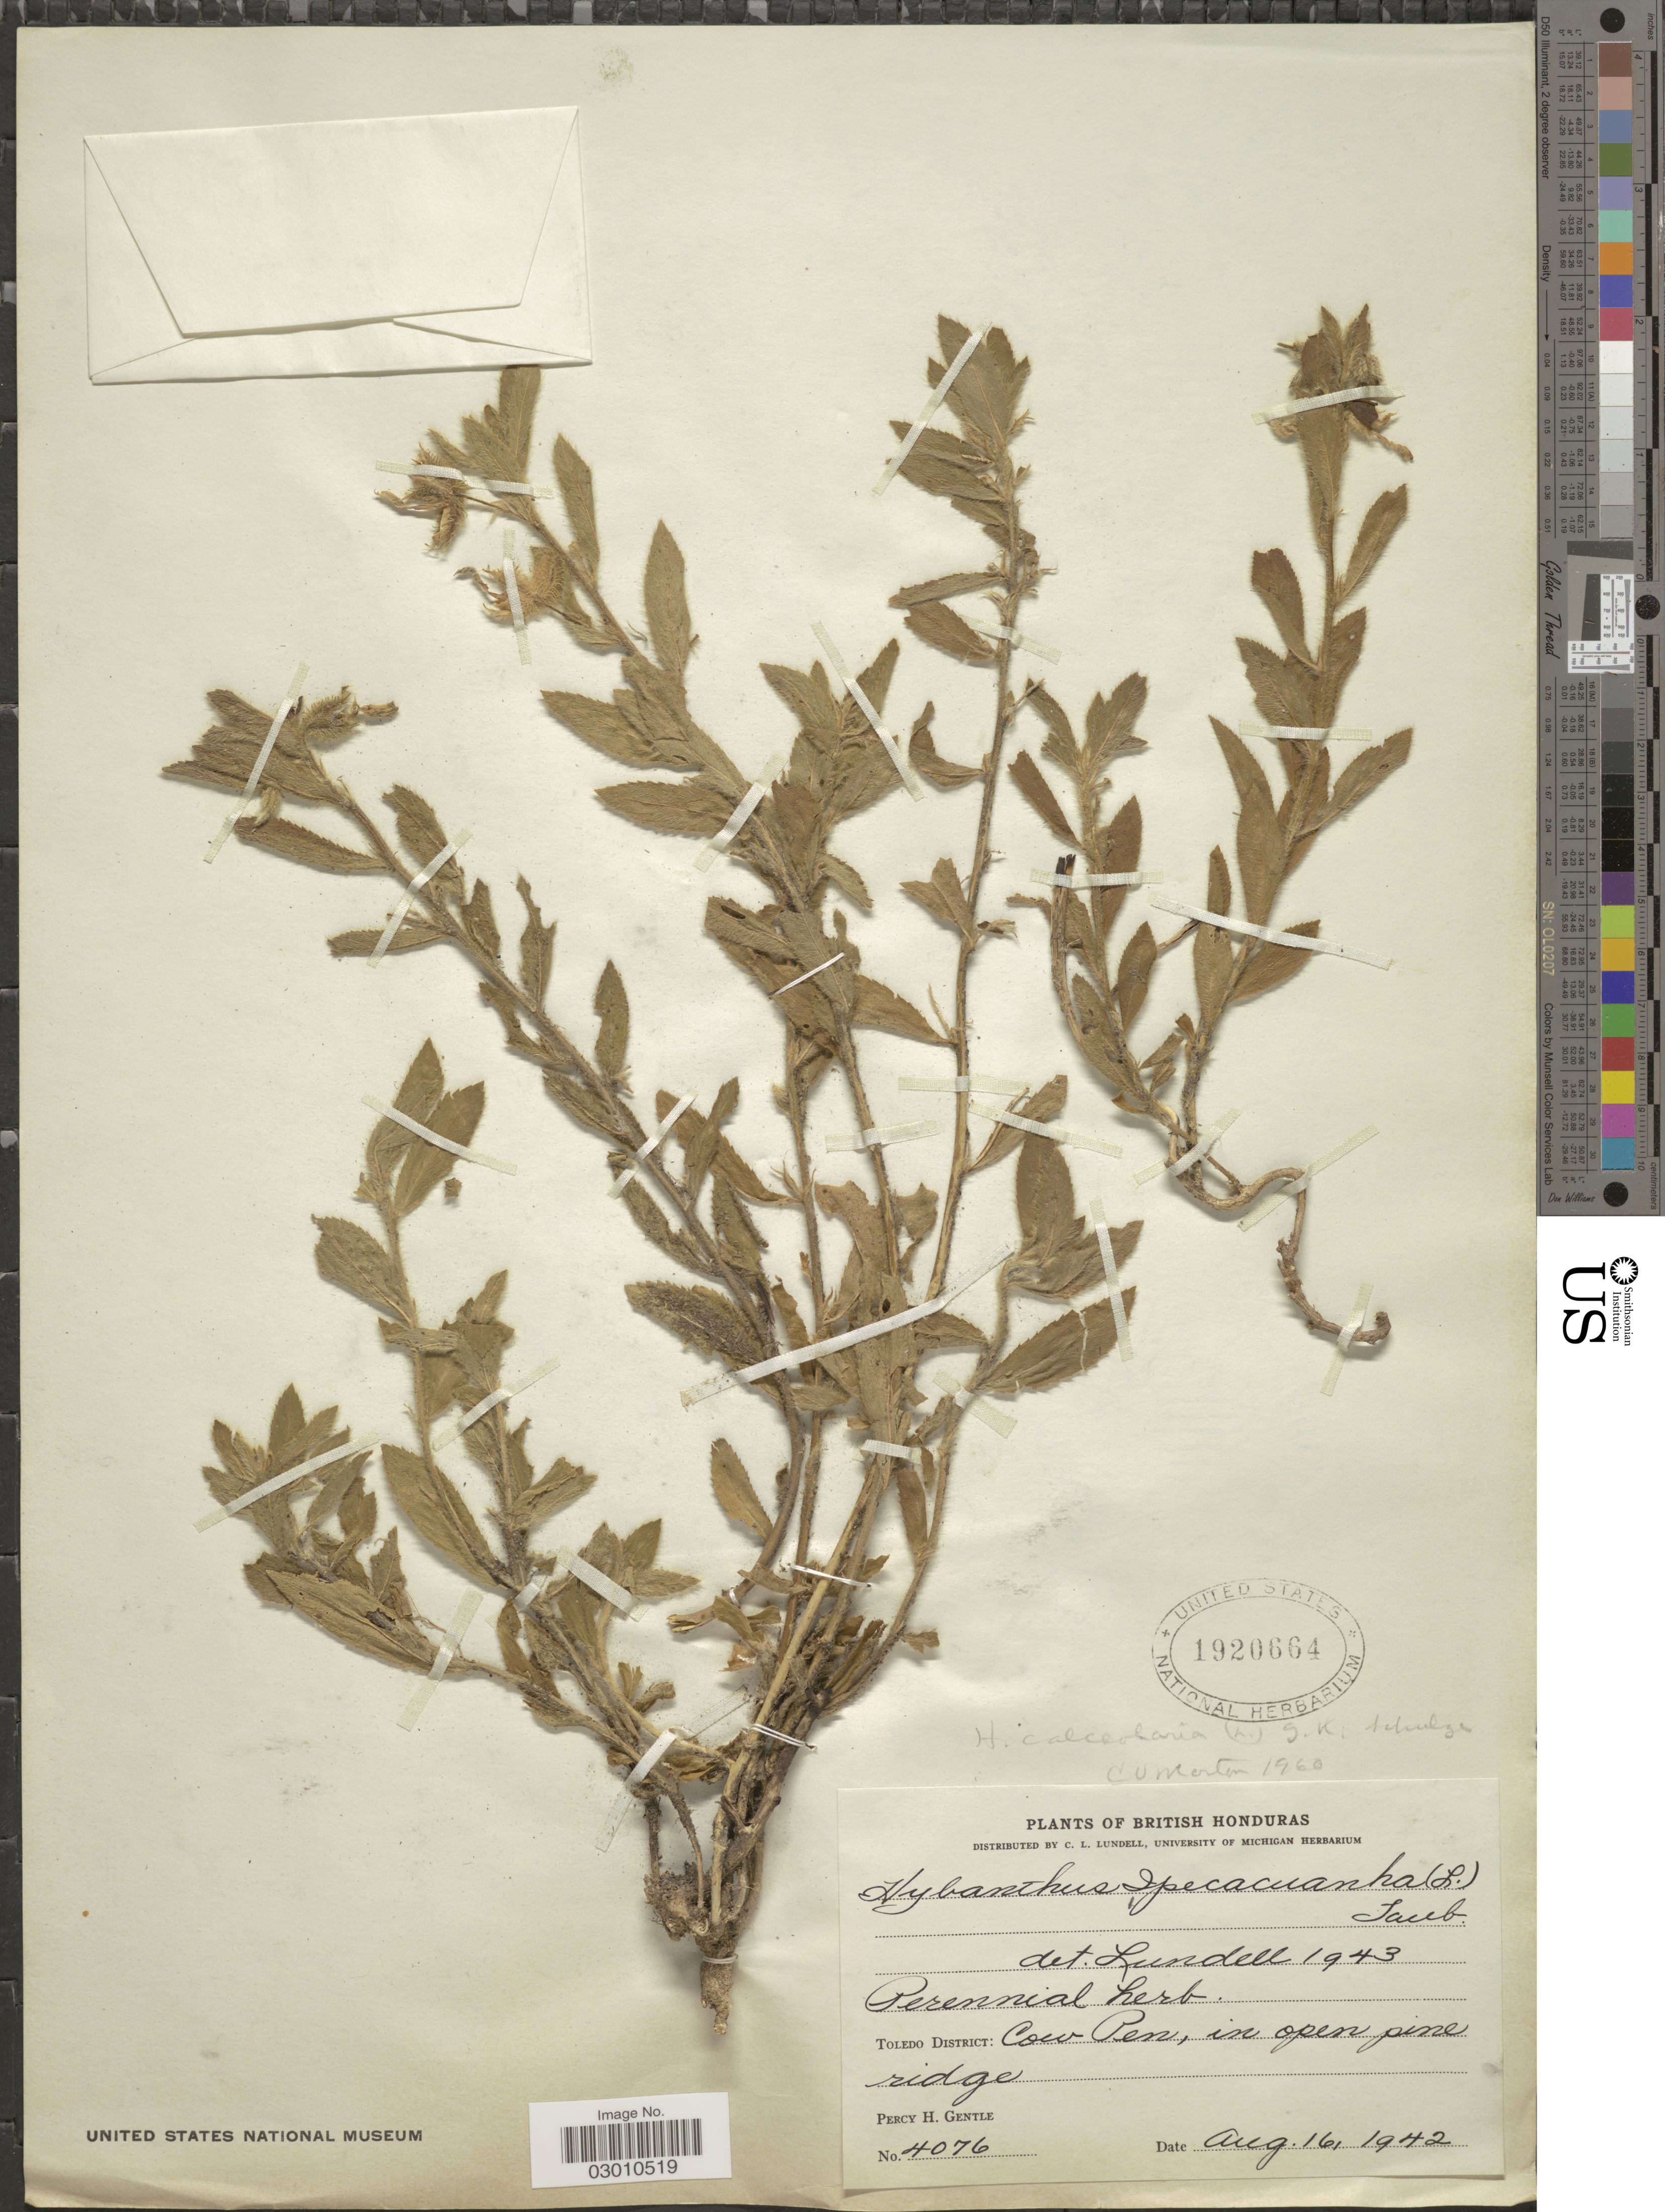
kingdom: Plantae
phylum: Tracheophyta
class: Magnoliopsida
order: Malpighiales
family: Violaceae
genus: Pombalia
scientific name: Pombalia calceolaria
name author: (L.) Paula-Souza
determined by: Strong, Mark T., (BOT), Smithsonian Institution - National Museum of Natural History (UNITED STATES)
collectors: P. H. Gentle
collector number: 4076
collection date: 1942-08-16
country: Belize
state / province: Toledo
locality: British Honduras. Toledo District: Cow Pen, in open pine ridge.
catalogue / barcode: US 1920664